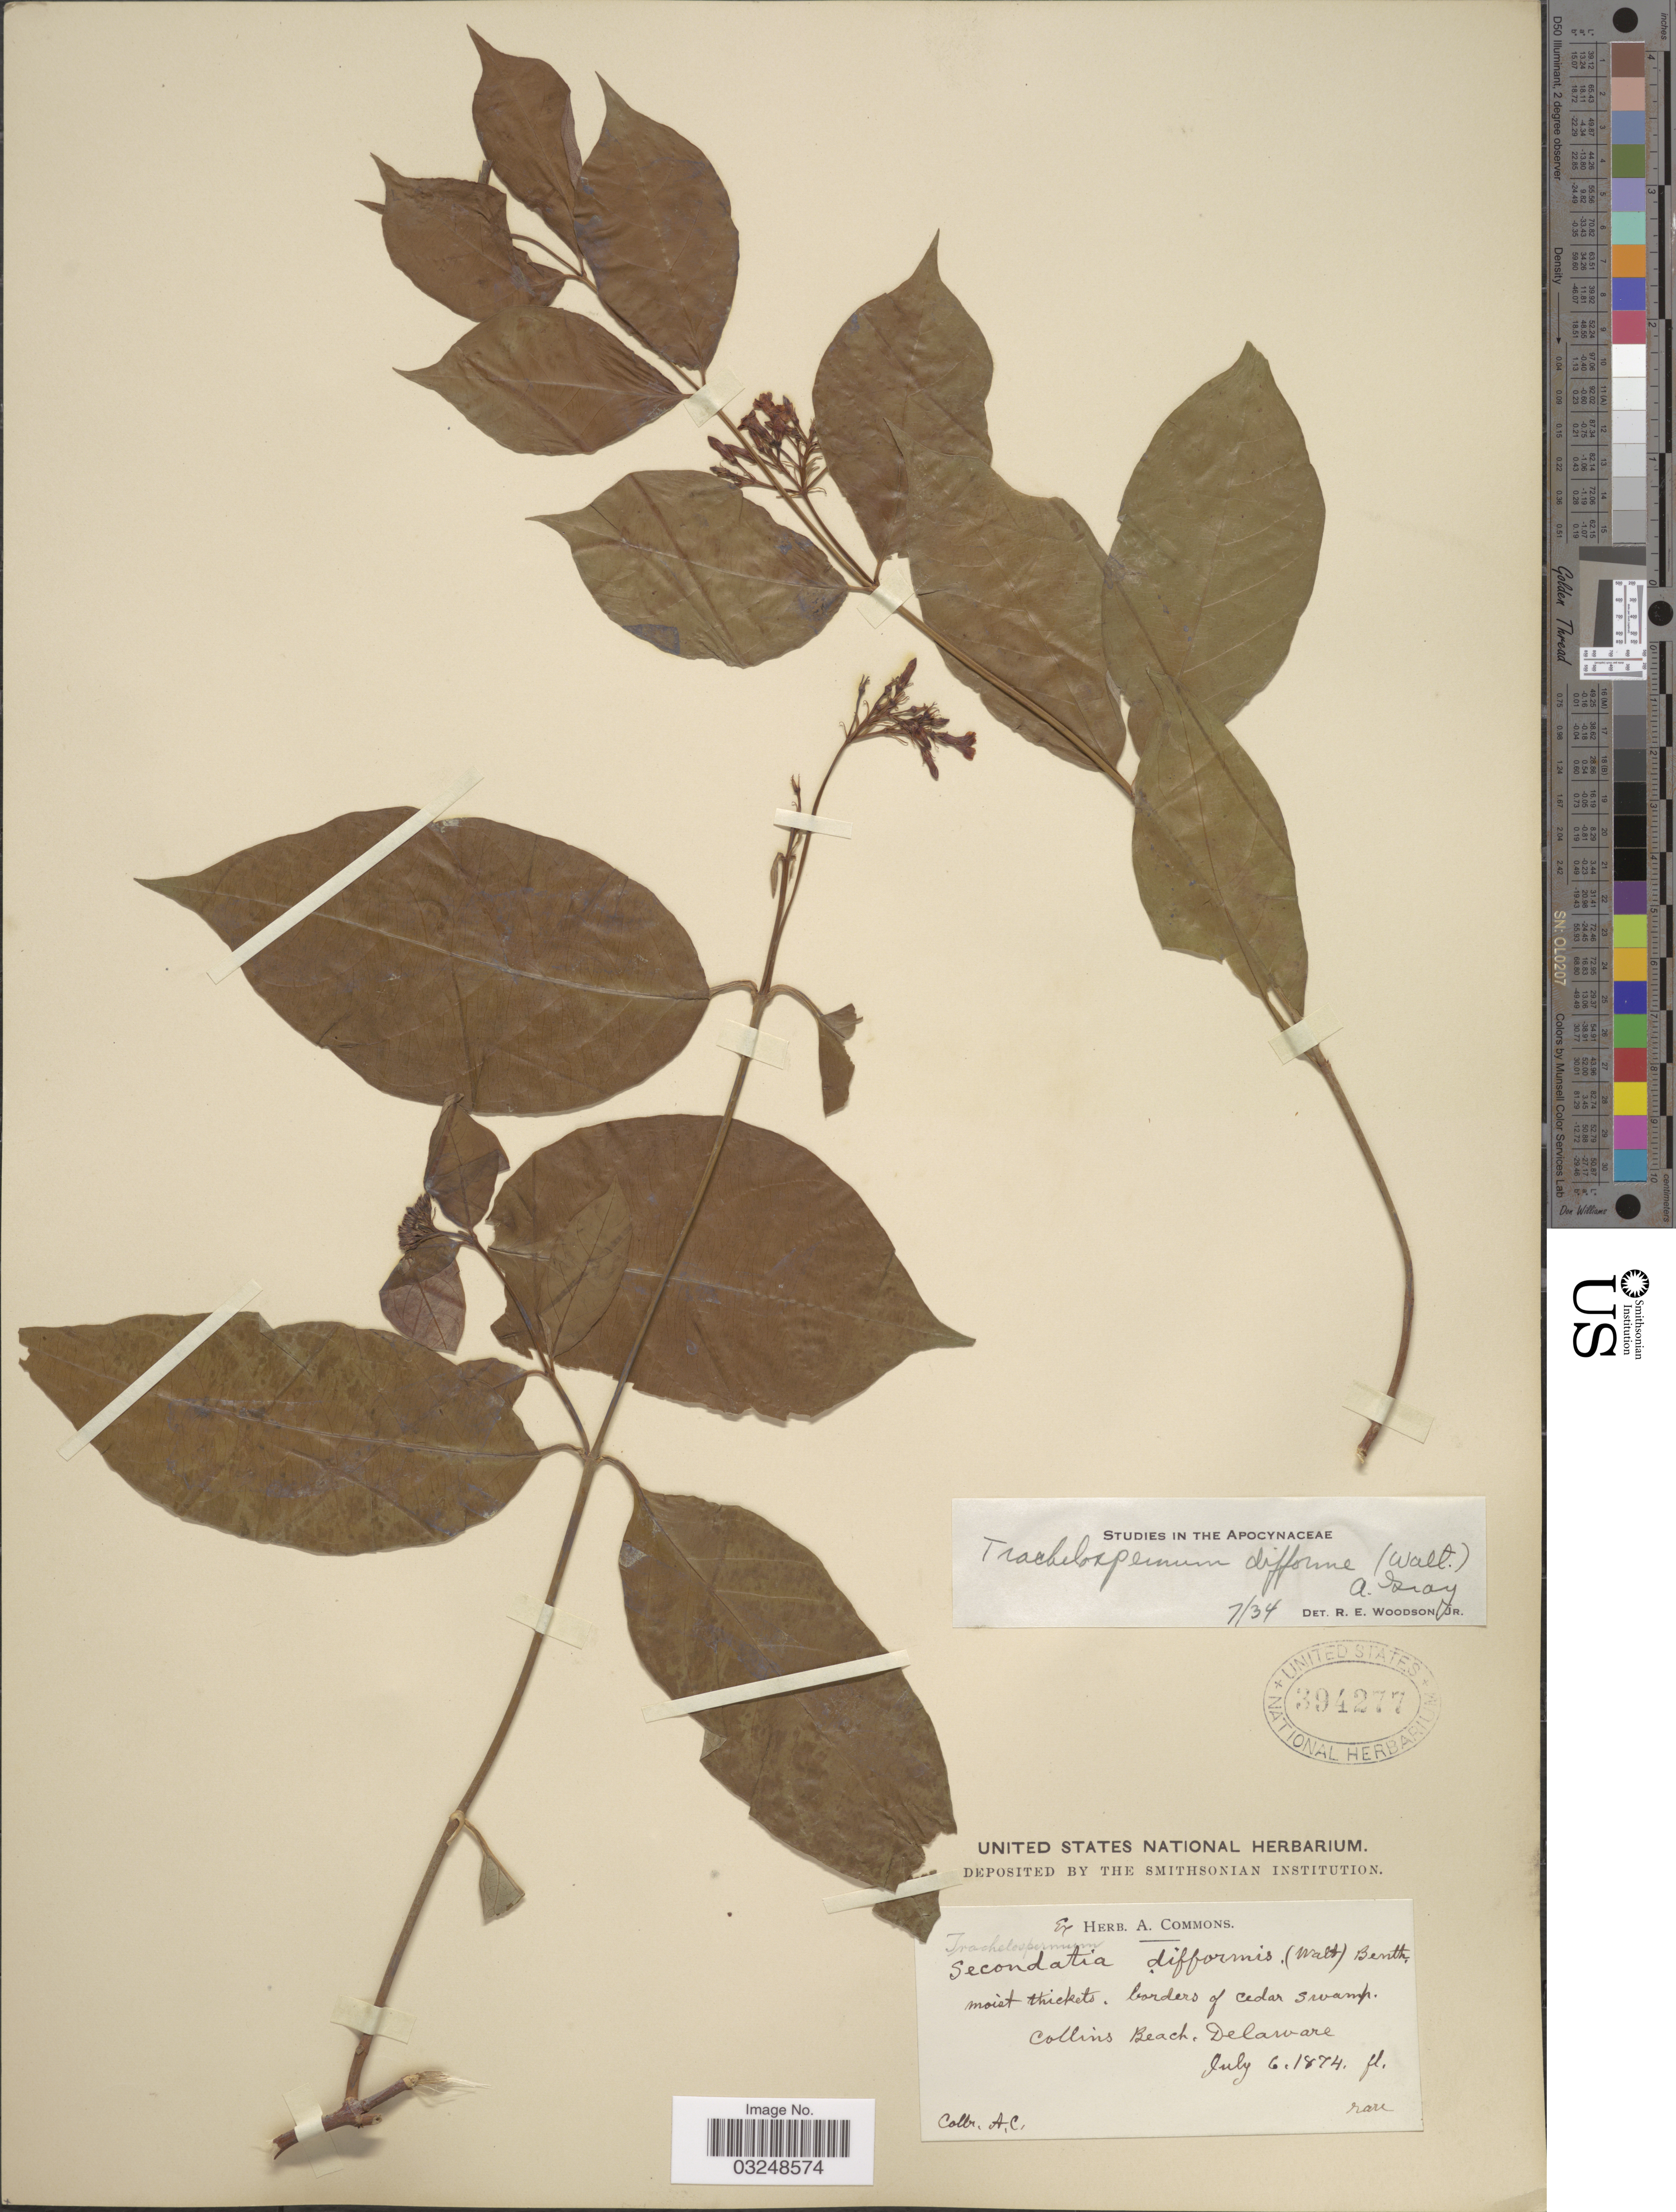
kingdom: Plantae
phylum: Tracheophyta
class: Magnoliopsida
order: Gentianales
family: Apocynaceae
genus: Trachelospermum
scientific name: Trachelospermum difforme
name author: (Walter) A. Gray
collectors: A. Commons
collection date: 1874-07-06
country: United States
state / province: Delaware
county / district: New Castle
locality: Borders of Cedar swamp, Collins Beach, Delaware.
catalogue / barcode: US 394277